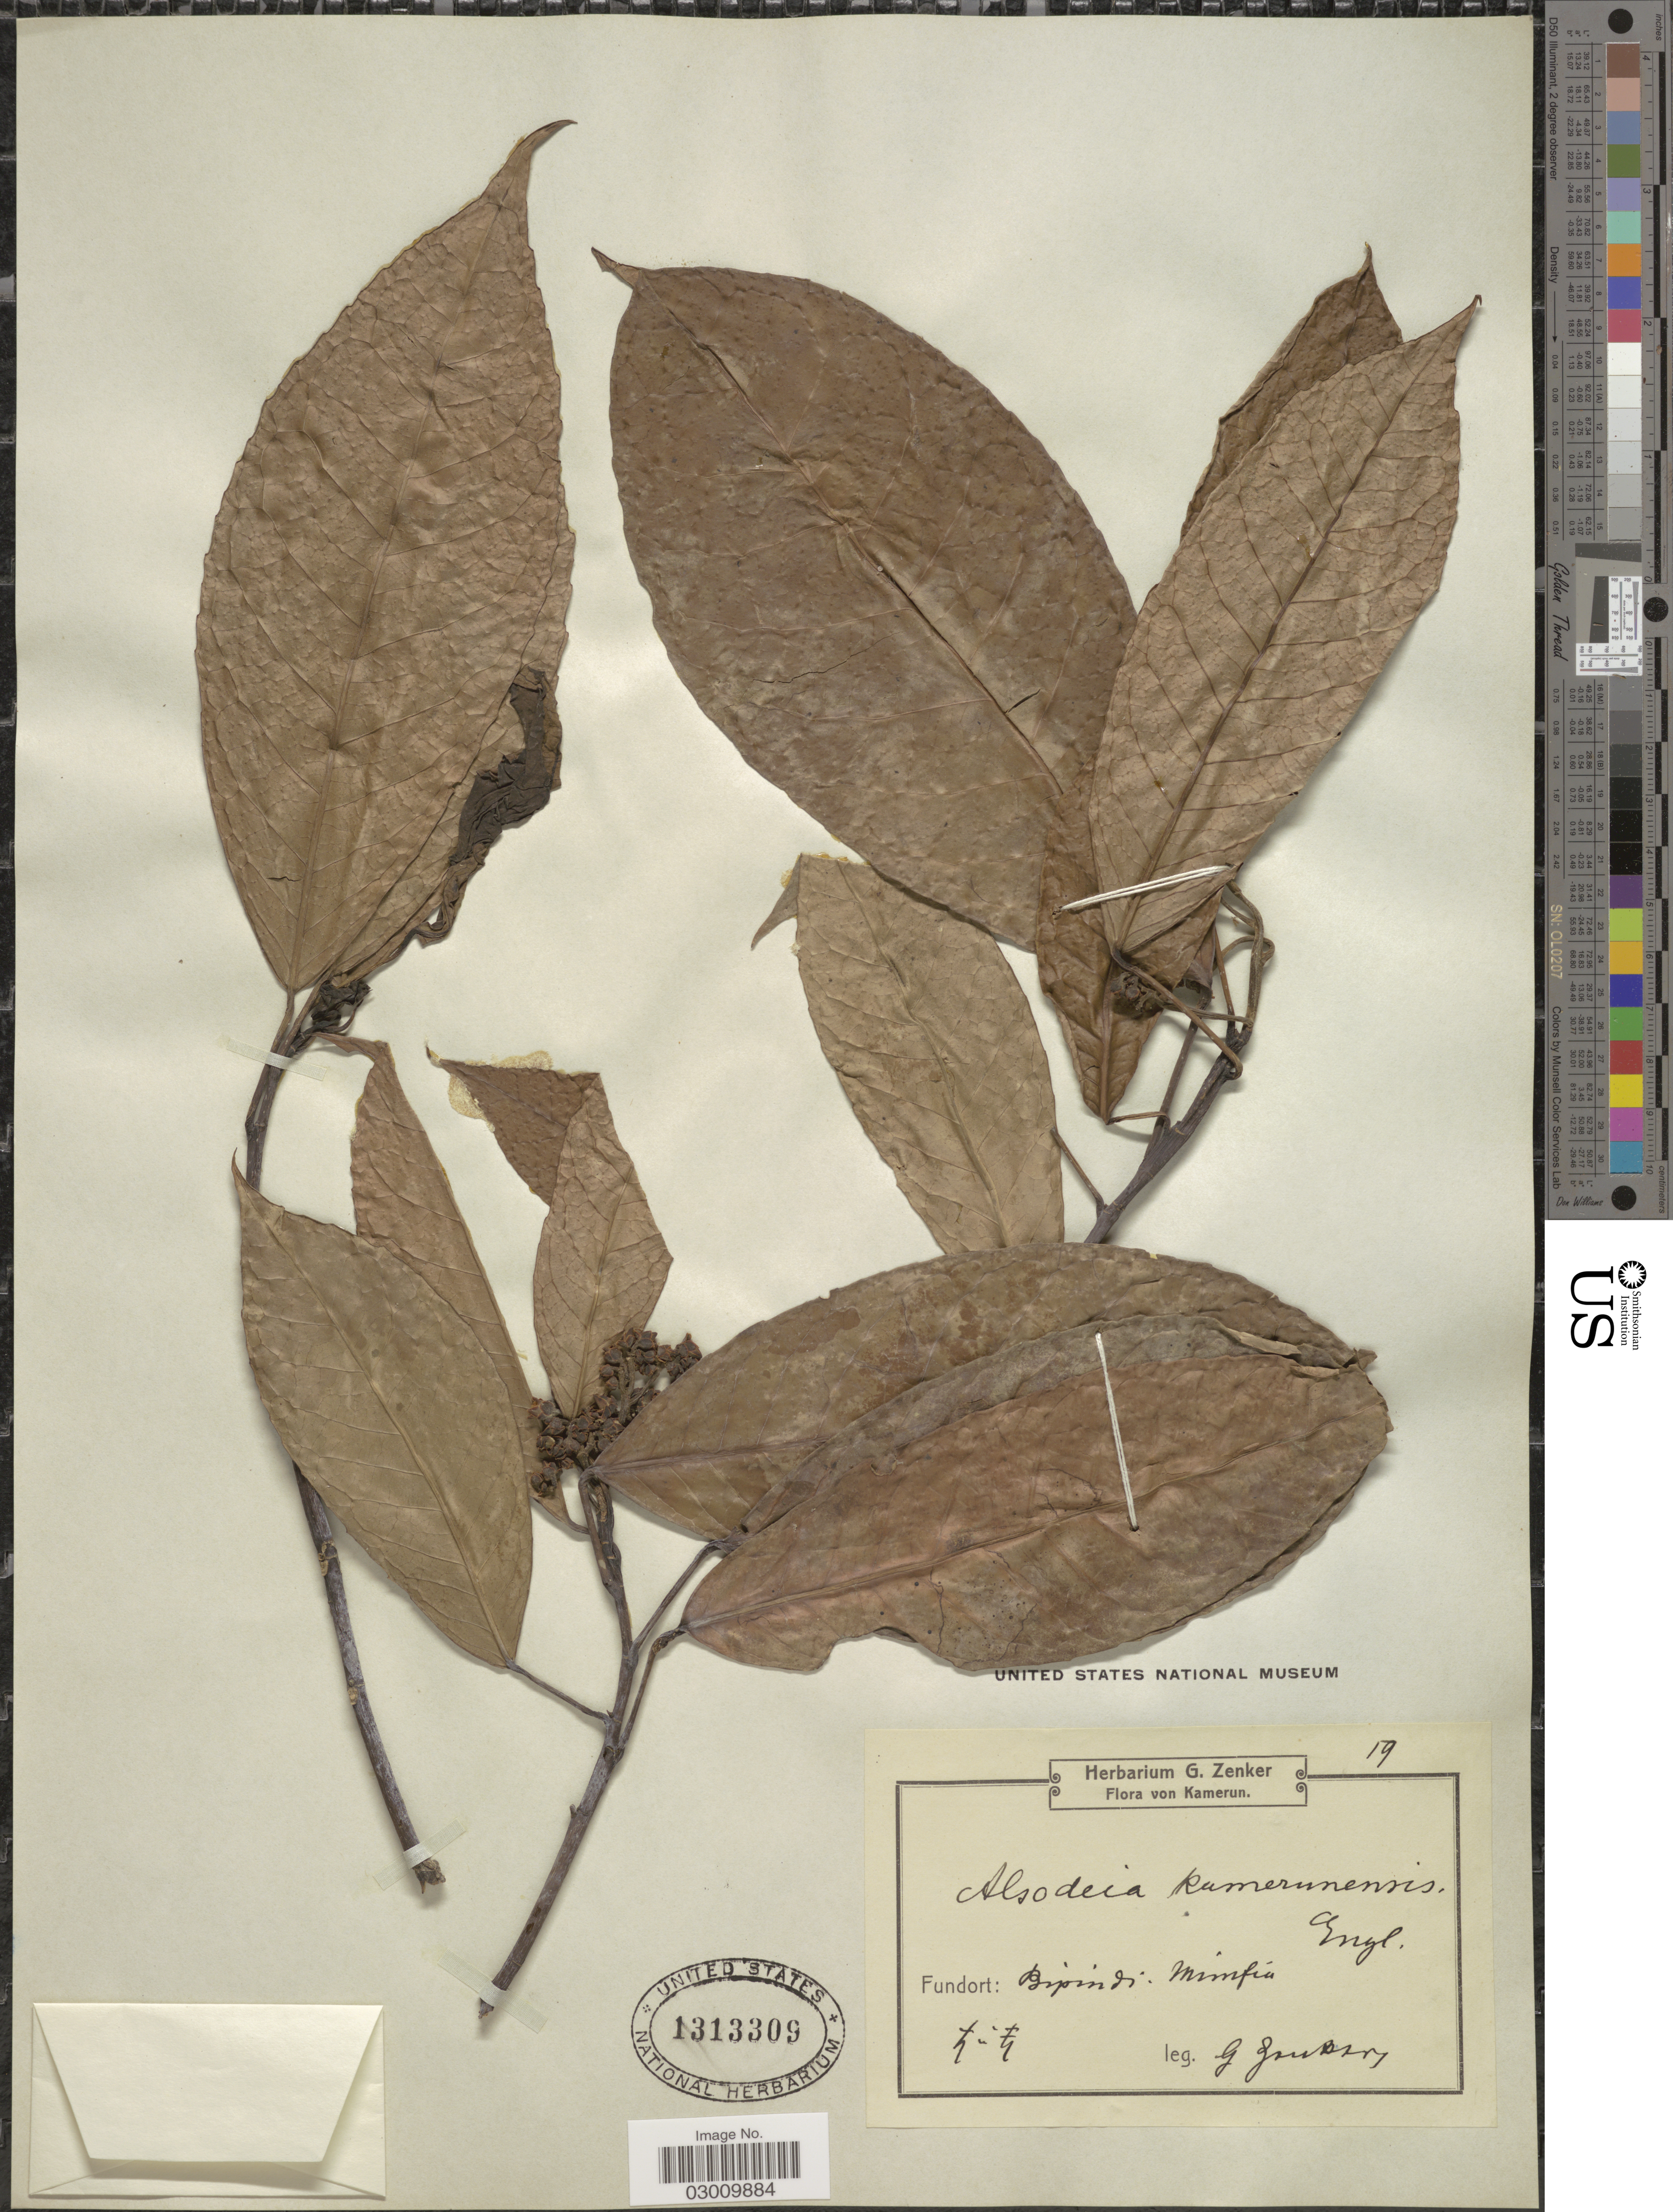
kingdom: Plantae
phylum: Tracheophyta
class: Magnoliopsida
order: Malpighiales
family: Violaceae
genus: Rinorea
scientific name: Rinorea kamerunensis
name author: Engl.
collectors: G. A. Zenker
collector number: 19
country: Cameroon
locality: Kamerun. Bipindi. Mimfia.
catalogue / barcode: US 1313309